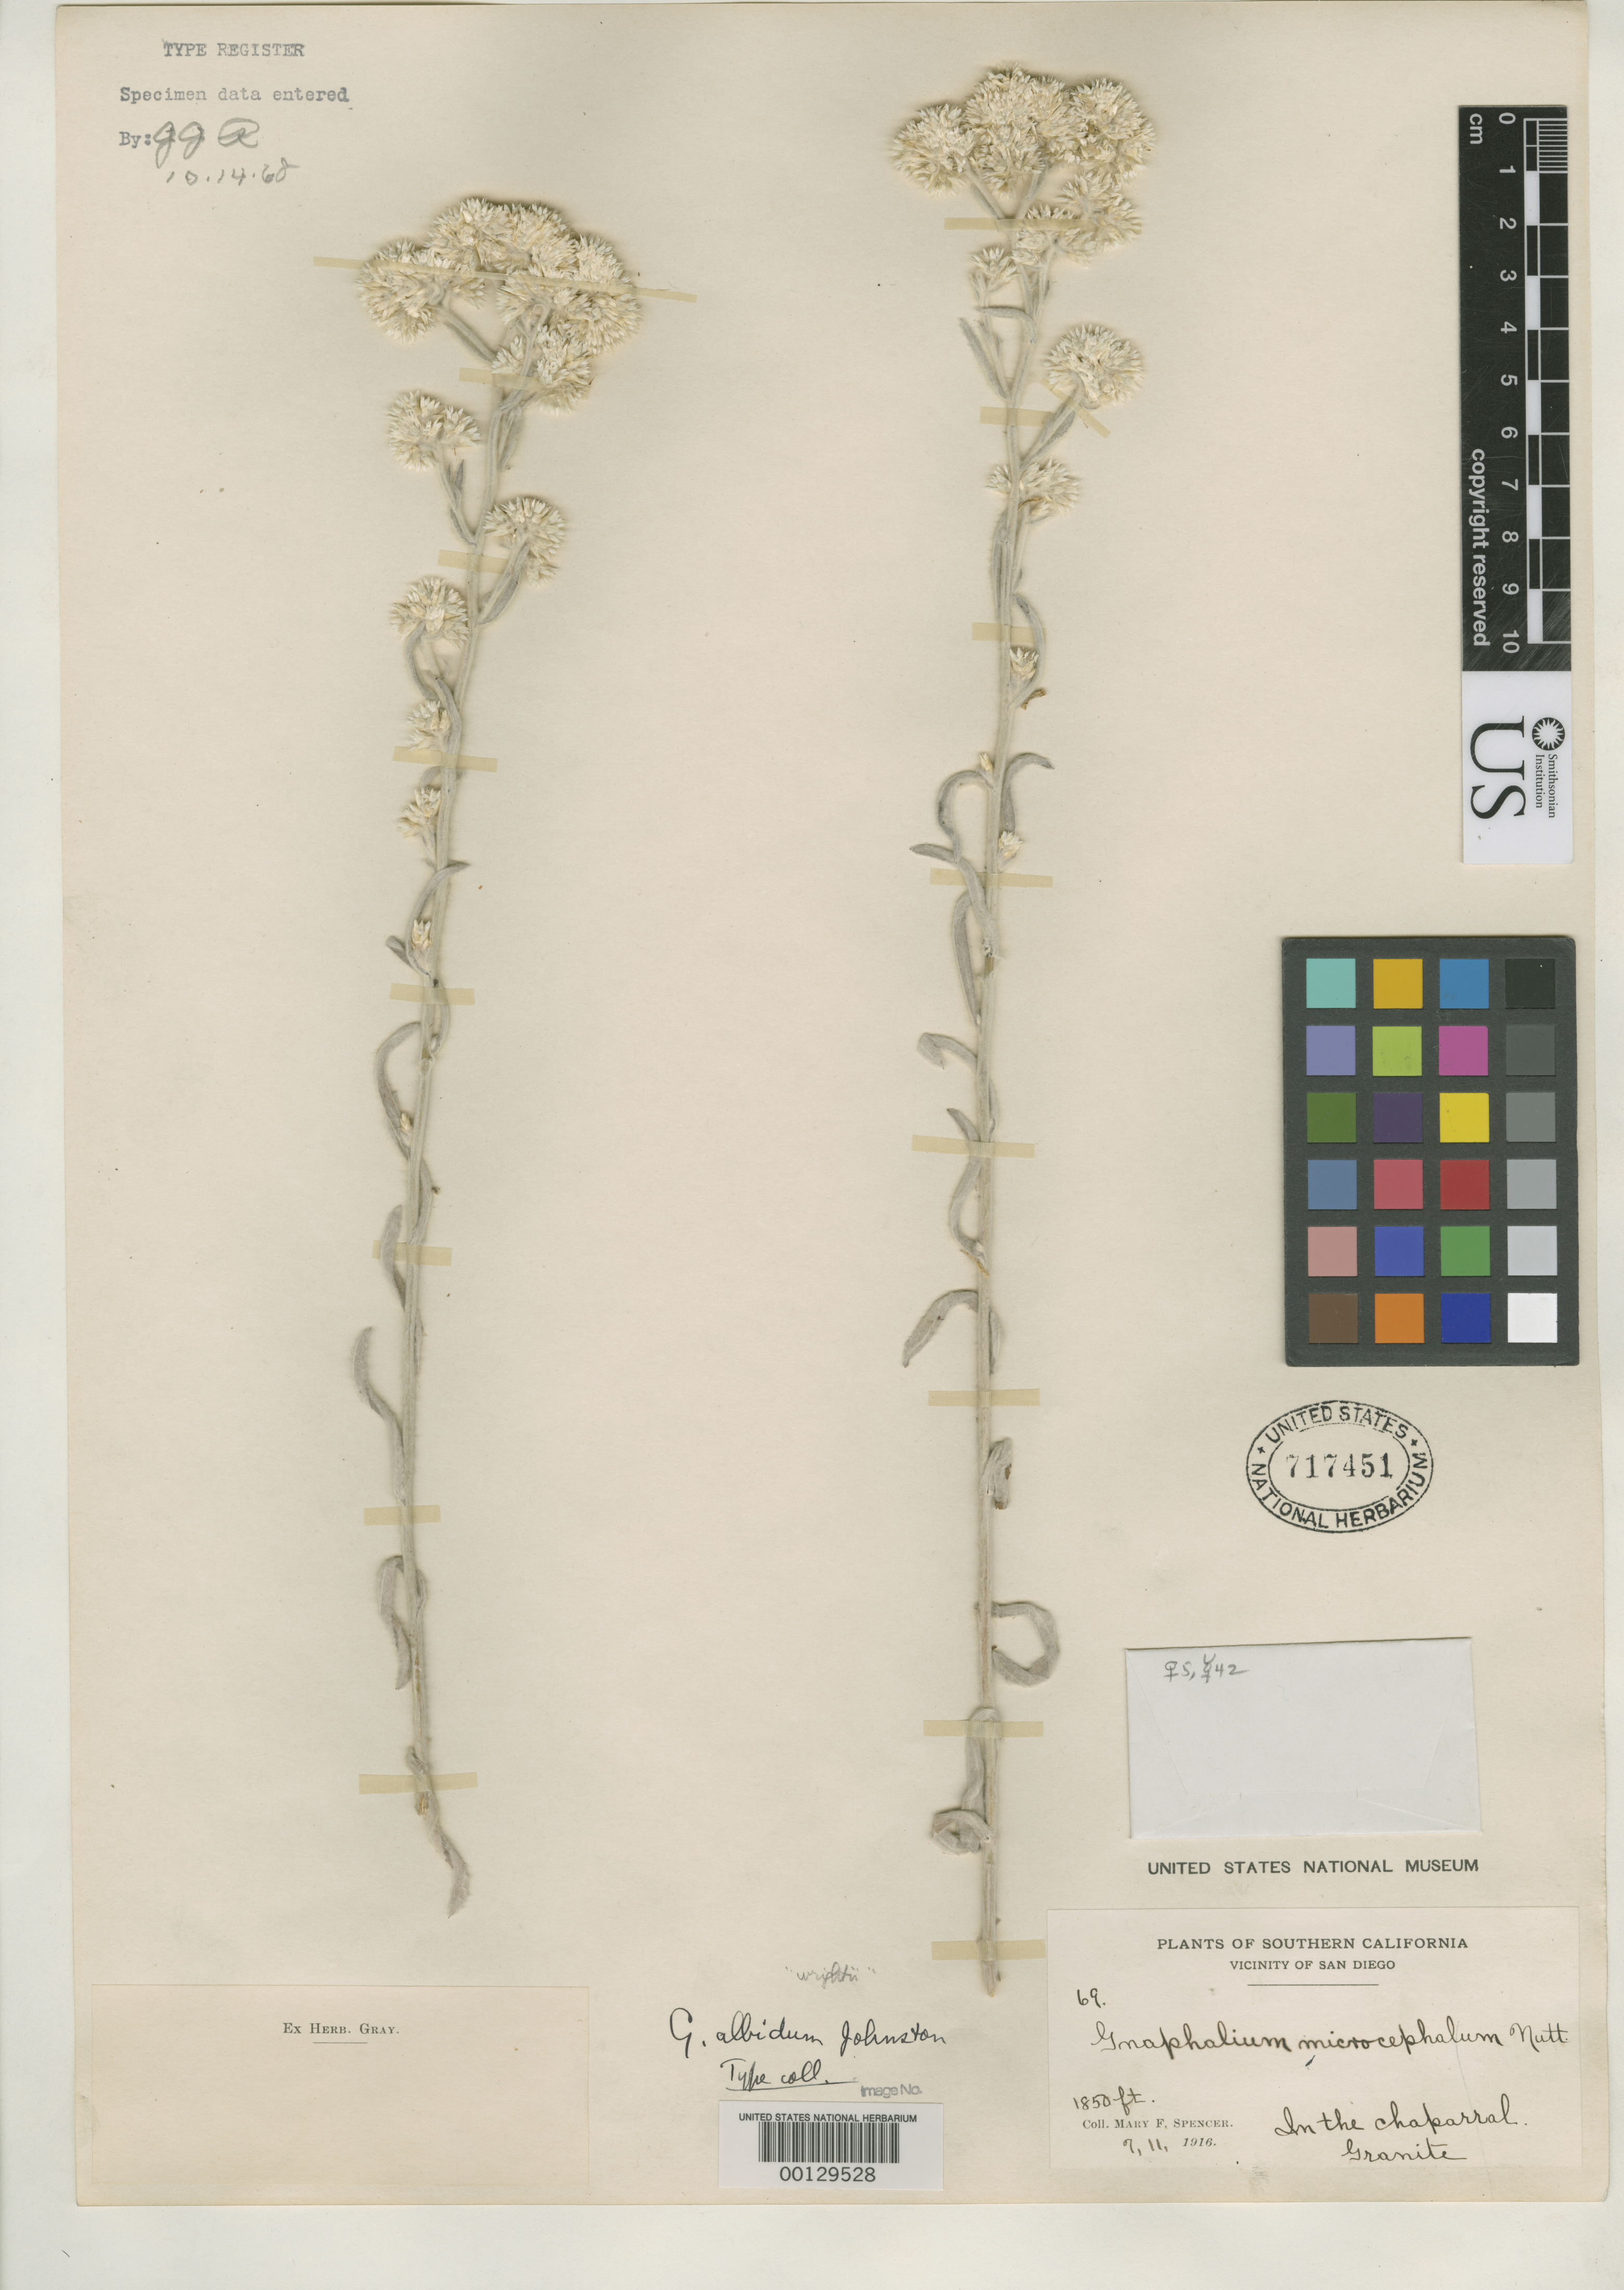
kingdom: Plantae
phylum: Tracheophyta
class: Magnoliopsida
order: Asterales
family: Asteraceae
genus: Gnaphalium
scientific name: Gnaphalium albidum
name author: I.M. Johnst.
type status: Isotype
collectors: M. Spencer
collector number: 69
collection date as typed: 11 Jul 1916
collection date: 1916-07-11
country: United States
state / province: California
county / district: San Diego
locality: Granite.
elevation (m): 550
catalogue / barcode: US 717451